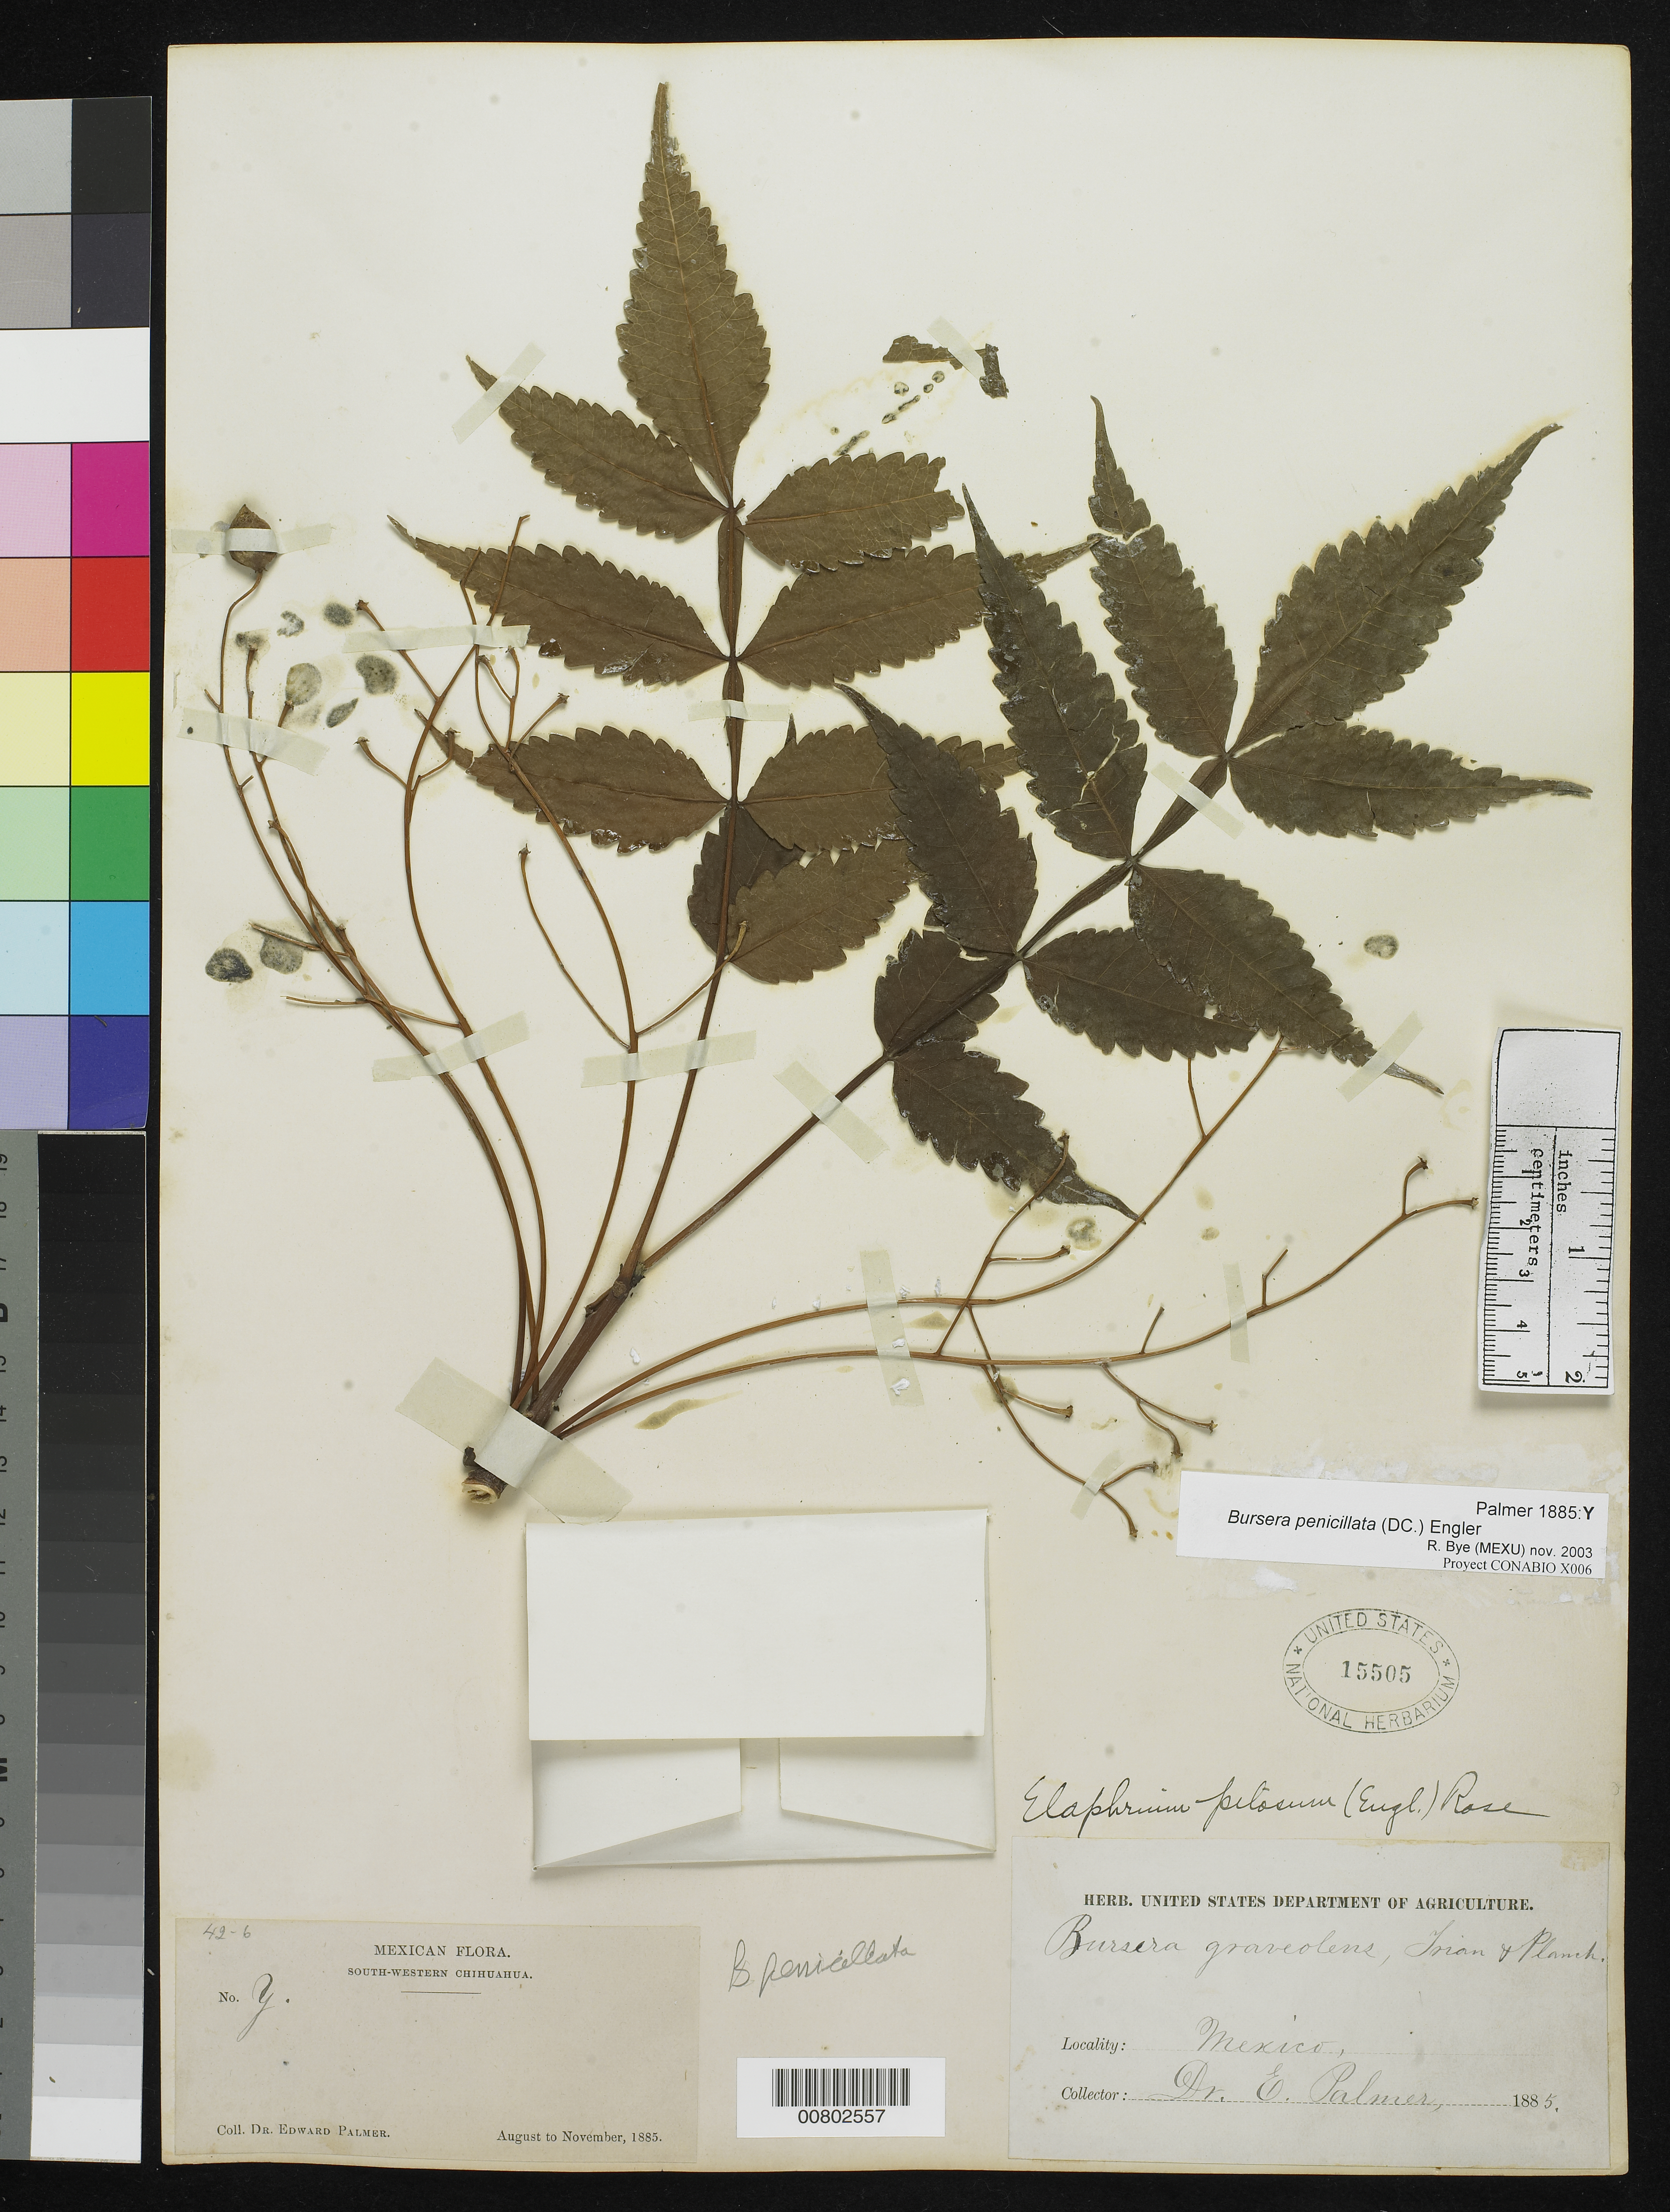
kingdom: Plantae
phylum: Tracheophyta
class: Magnoliopsida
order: Sapindales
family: Burseraceae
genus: Bursera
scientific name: Bursera penicillata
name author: (DC.) Engl.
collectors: E. Palmer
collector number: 42-6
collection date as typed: Aug 1885 to -- Nov 1885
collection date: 1885-08/1885-11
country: Mexico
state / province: Chihuahua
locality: Y SW Chihuahua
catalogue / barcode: US 15505